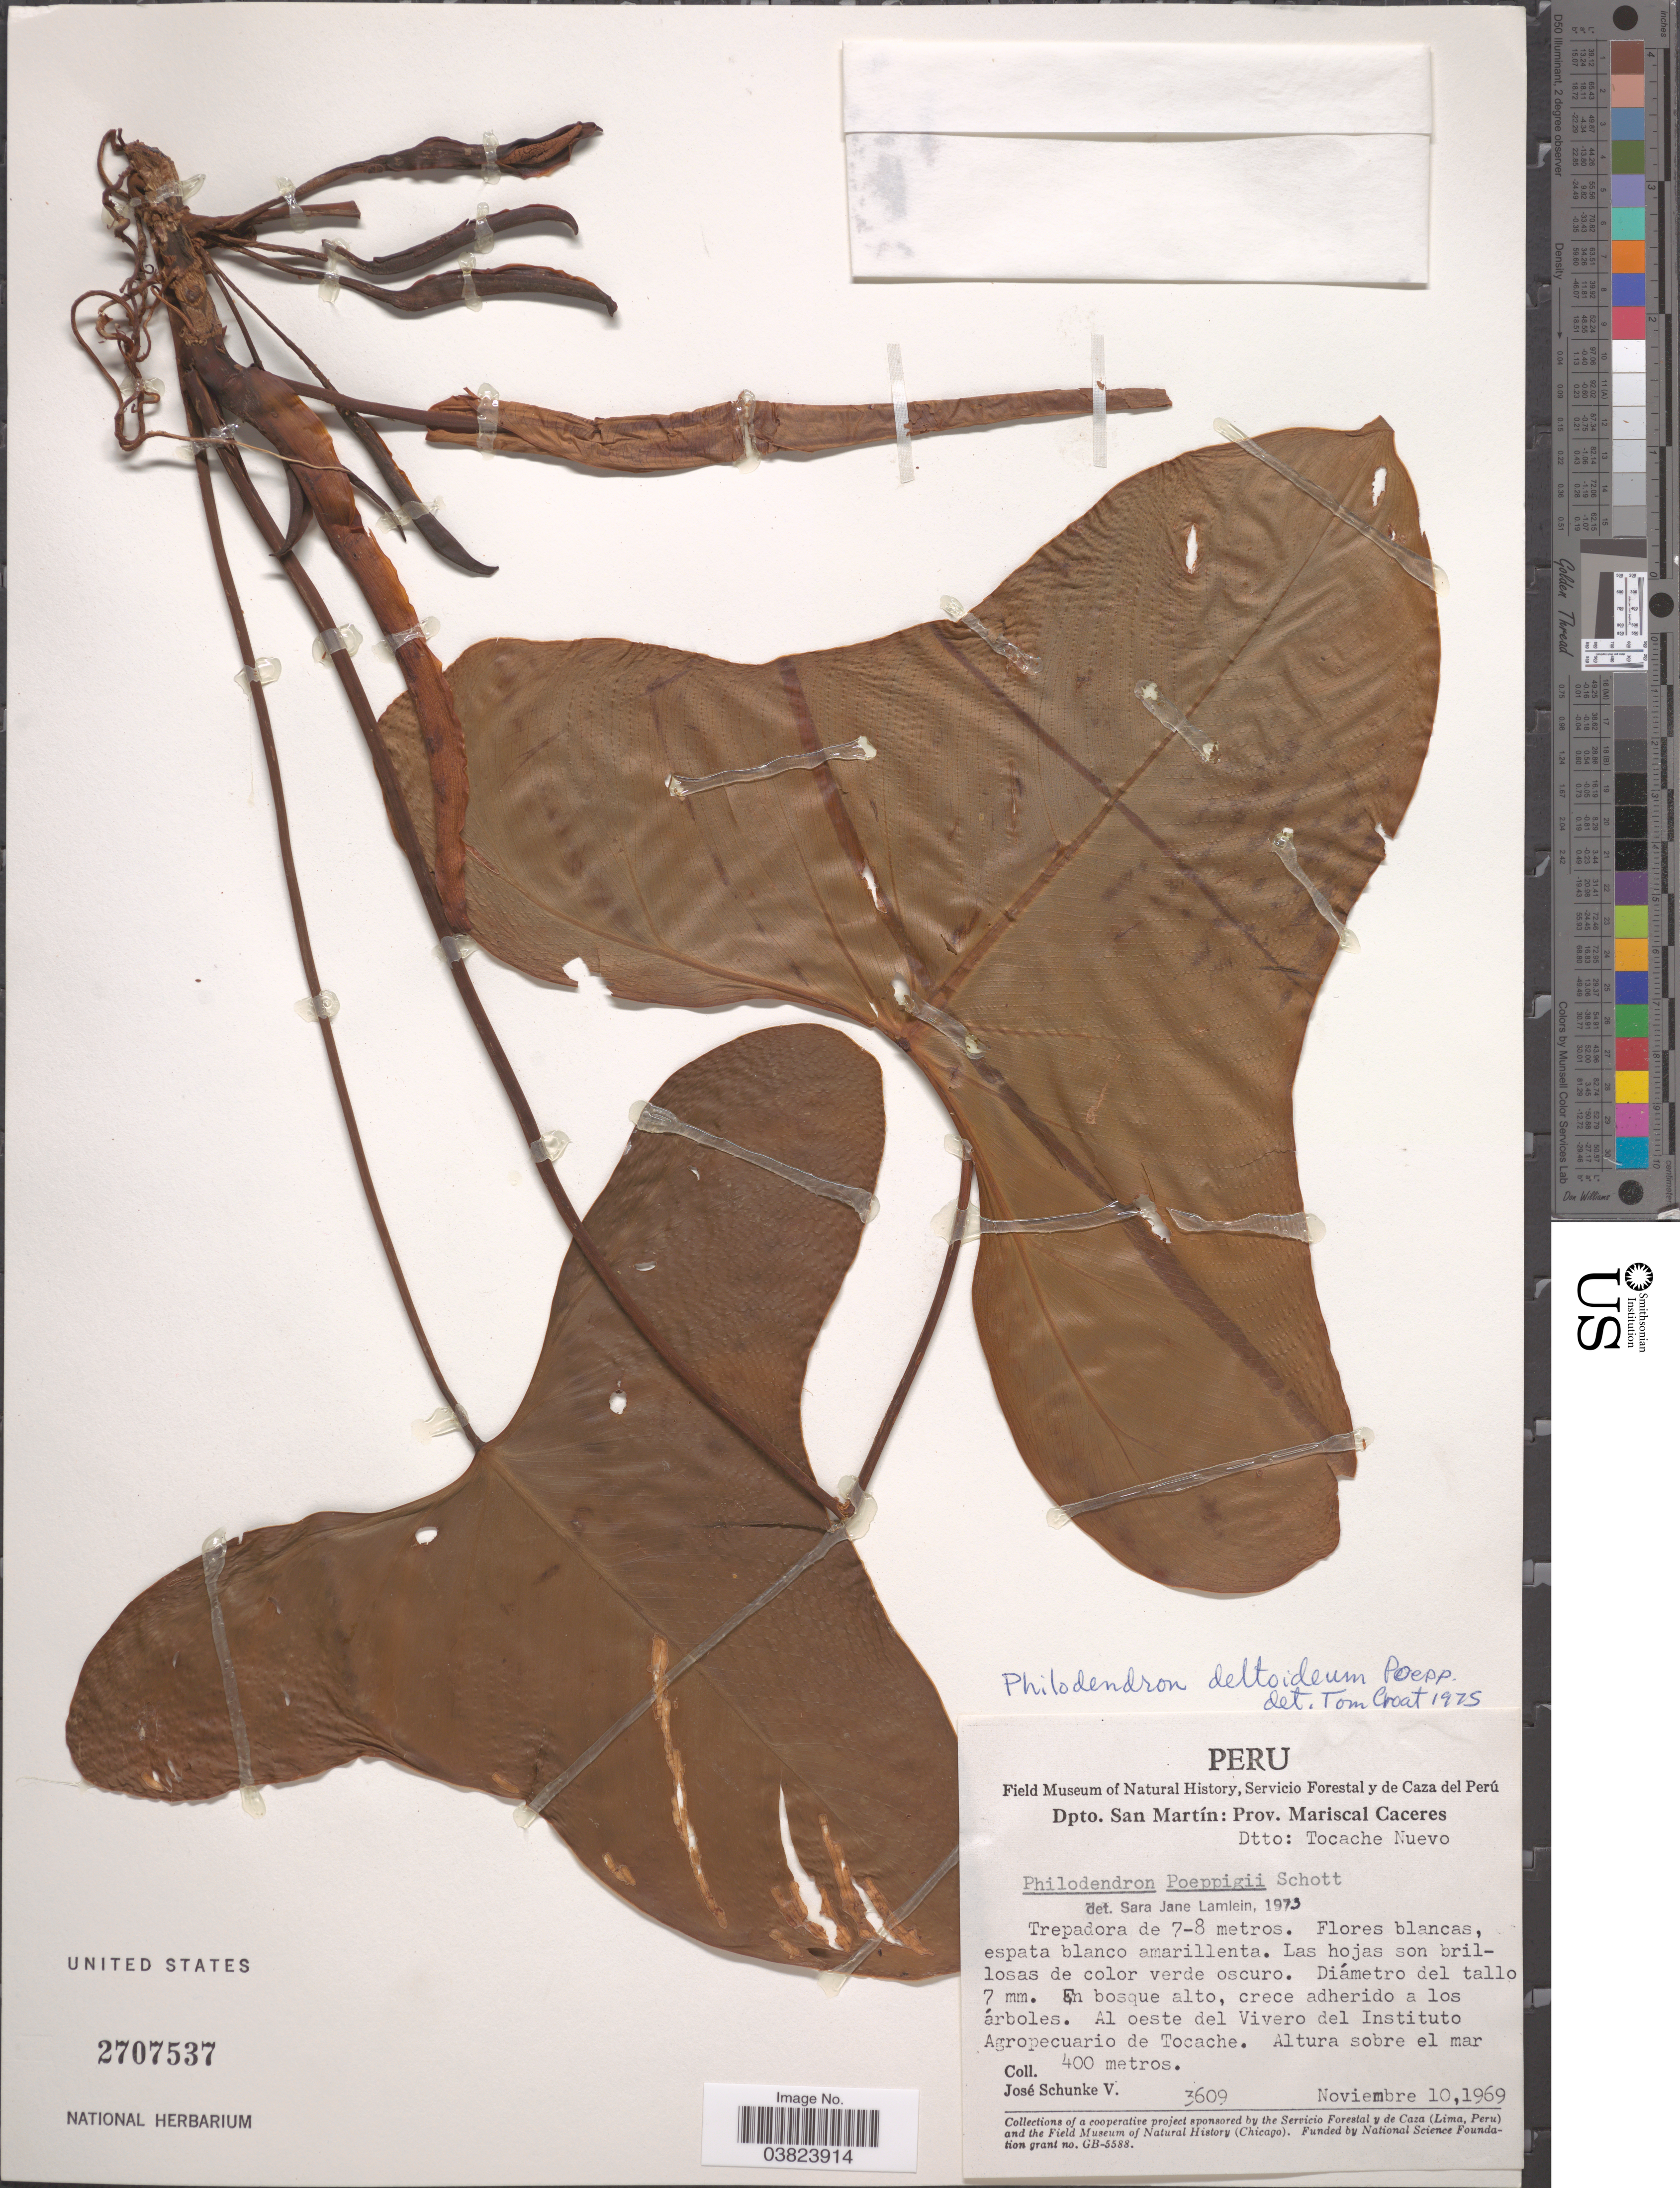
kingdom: Plantae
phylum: Tracheophyta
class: Liliopsida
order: Alismatales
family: Araceae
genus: Philodendron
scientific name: Philodendron deltoideum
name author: Poepp.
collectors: J. Schunke Vigo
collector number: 3609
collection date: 1969-11-10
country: Peru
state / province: San Martín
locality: Dpto. San Martín: Prov. Mariscal Caceres. Dtto: Tocache Nuevo. Al oeste del Vivero del Instituto Agropecuario de Tocache.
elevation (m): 400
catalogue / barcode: US 2707537